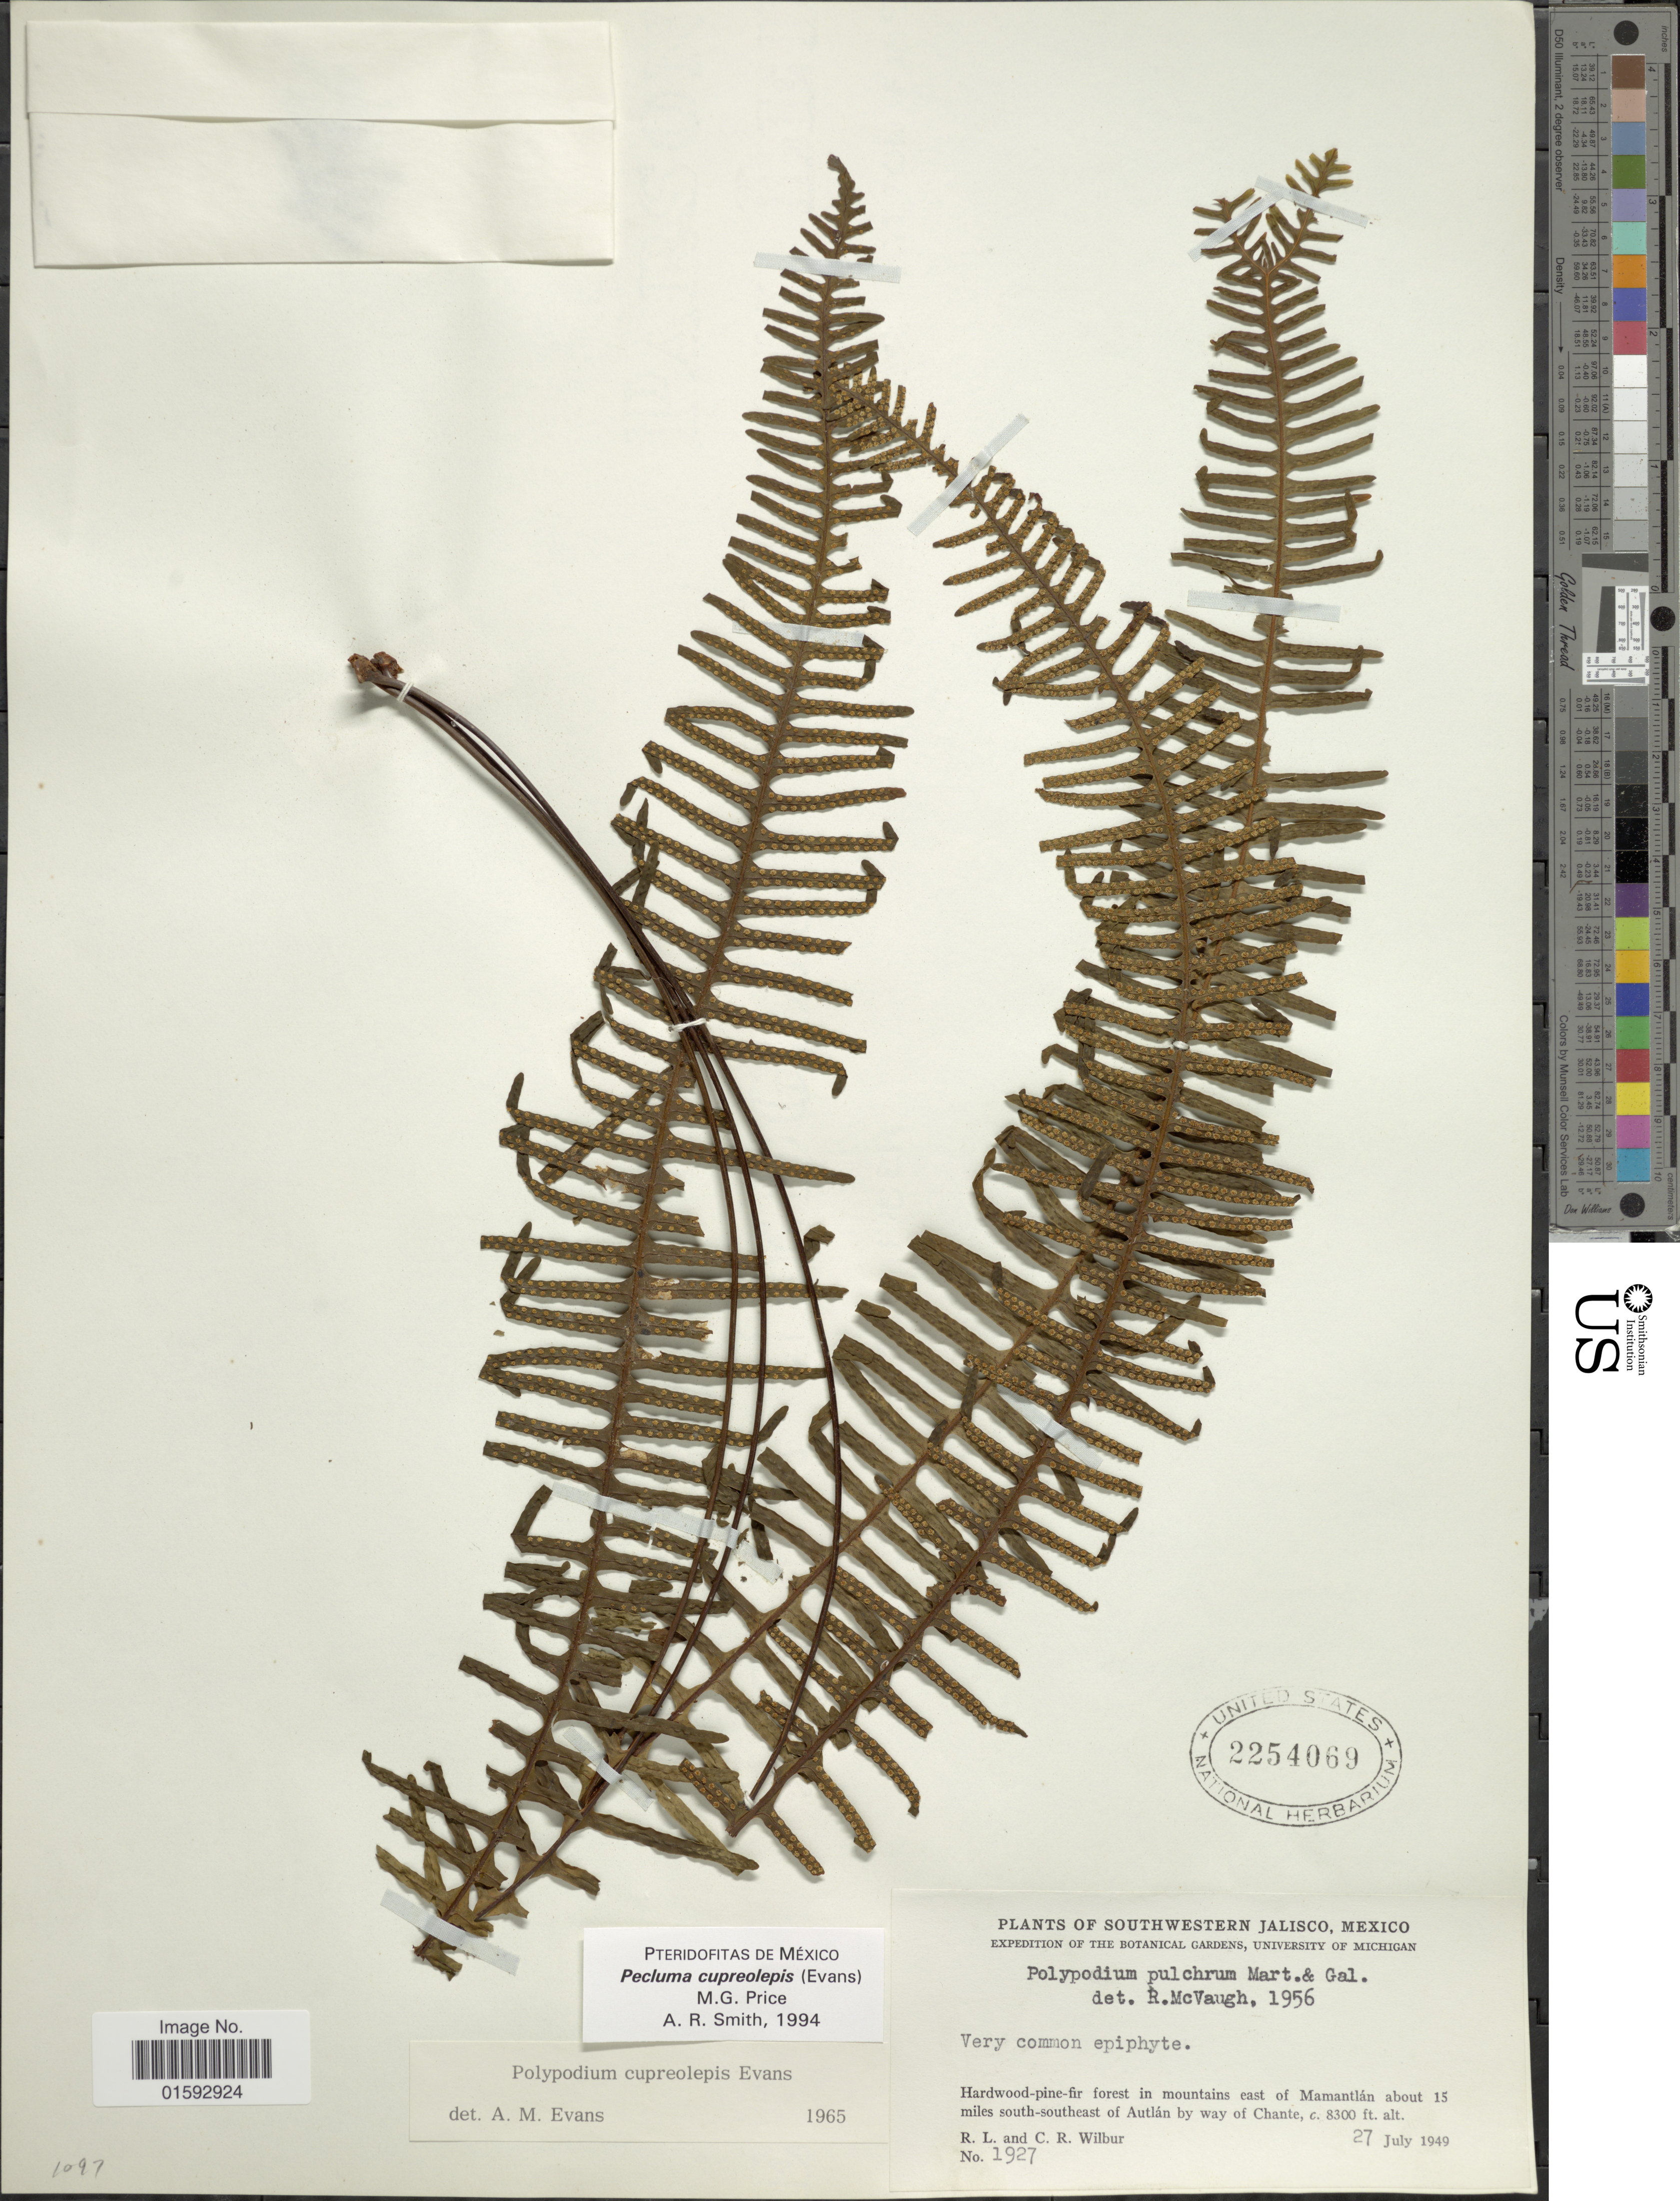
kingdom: Plantae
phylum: Tracheophyta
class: Polypodiopsida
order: Polypodiales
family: Polypodiaceae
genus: Pecluma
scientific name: Pecluma cupreolepis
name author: (A.M. Evans) M.G. Price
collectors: R. L. Wilbur & C. Wilbur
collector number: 1927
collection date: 1949-07-27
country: Mexico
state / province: Jalisco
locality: Southwestern Jalisco, Hardwood pine fir forest in mountains east of Mamantlan about 15 miles south-southeast of Autlan by way of Chante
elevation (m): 2530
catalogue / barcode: US 2254069